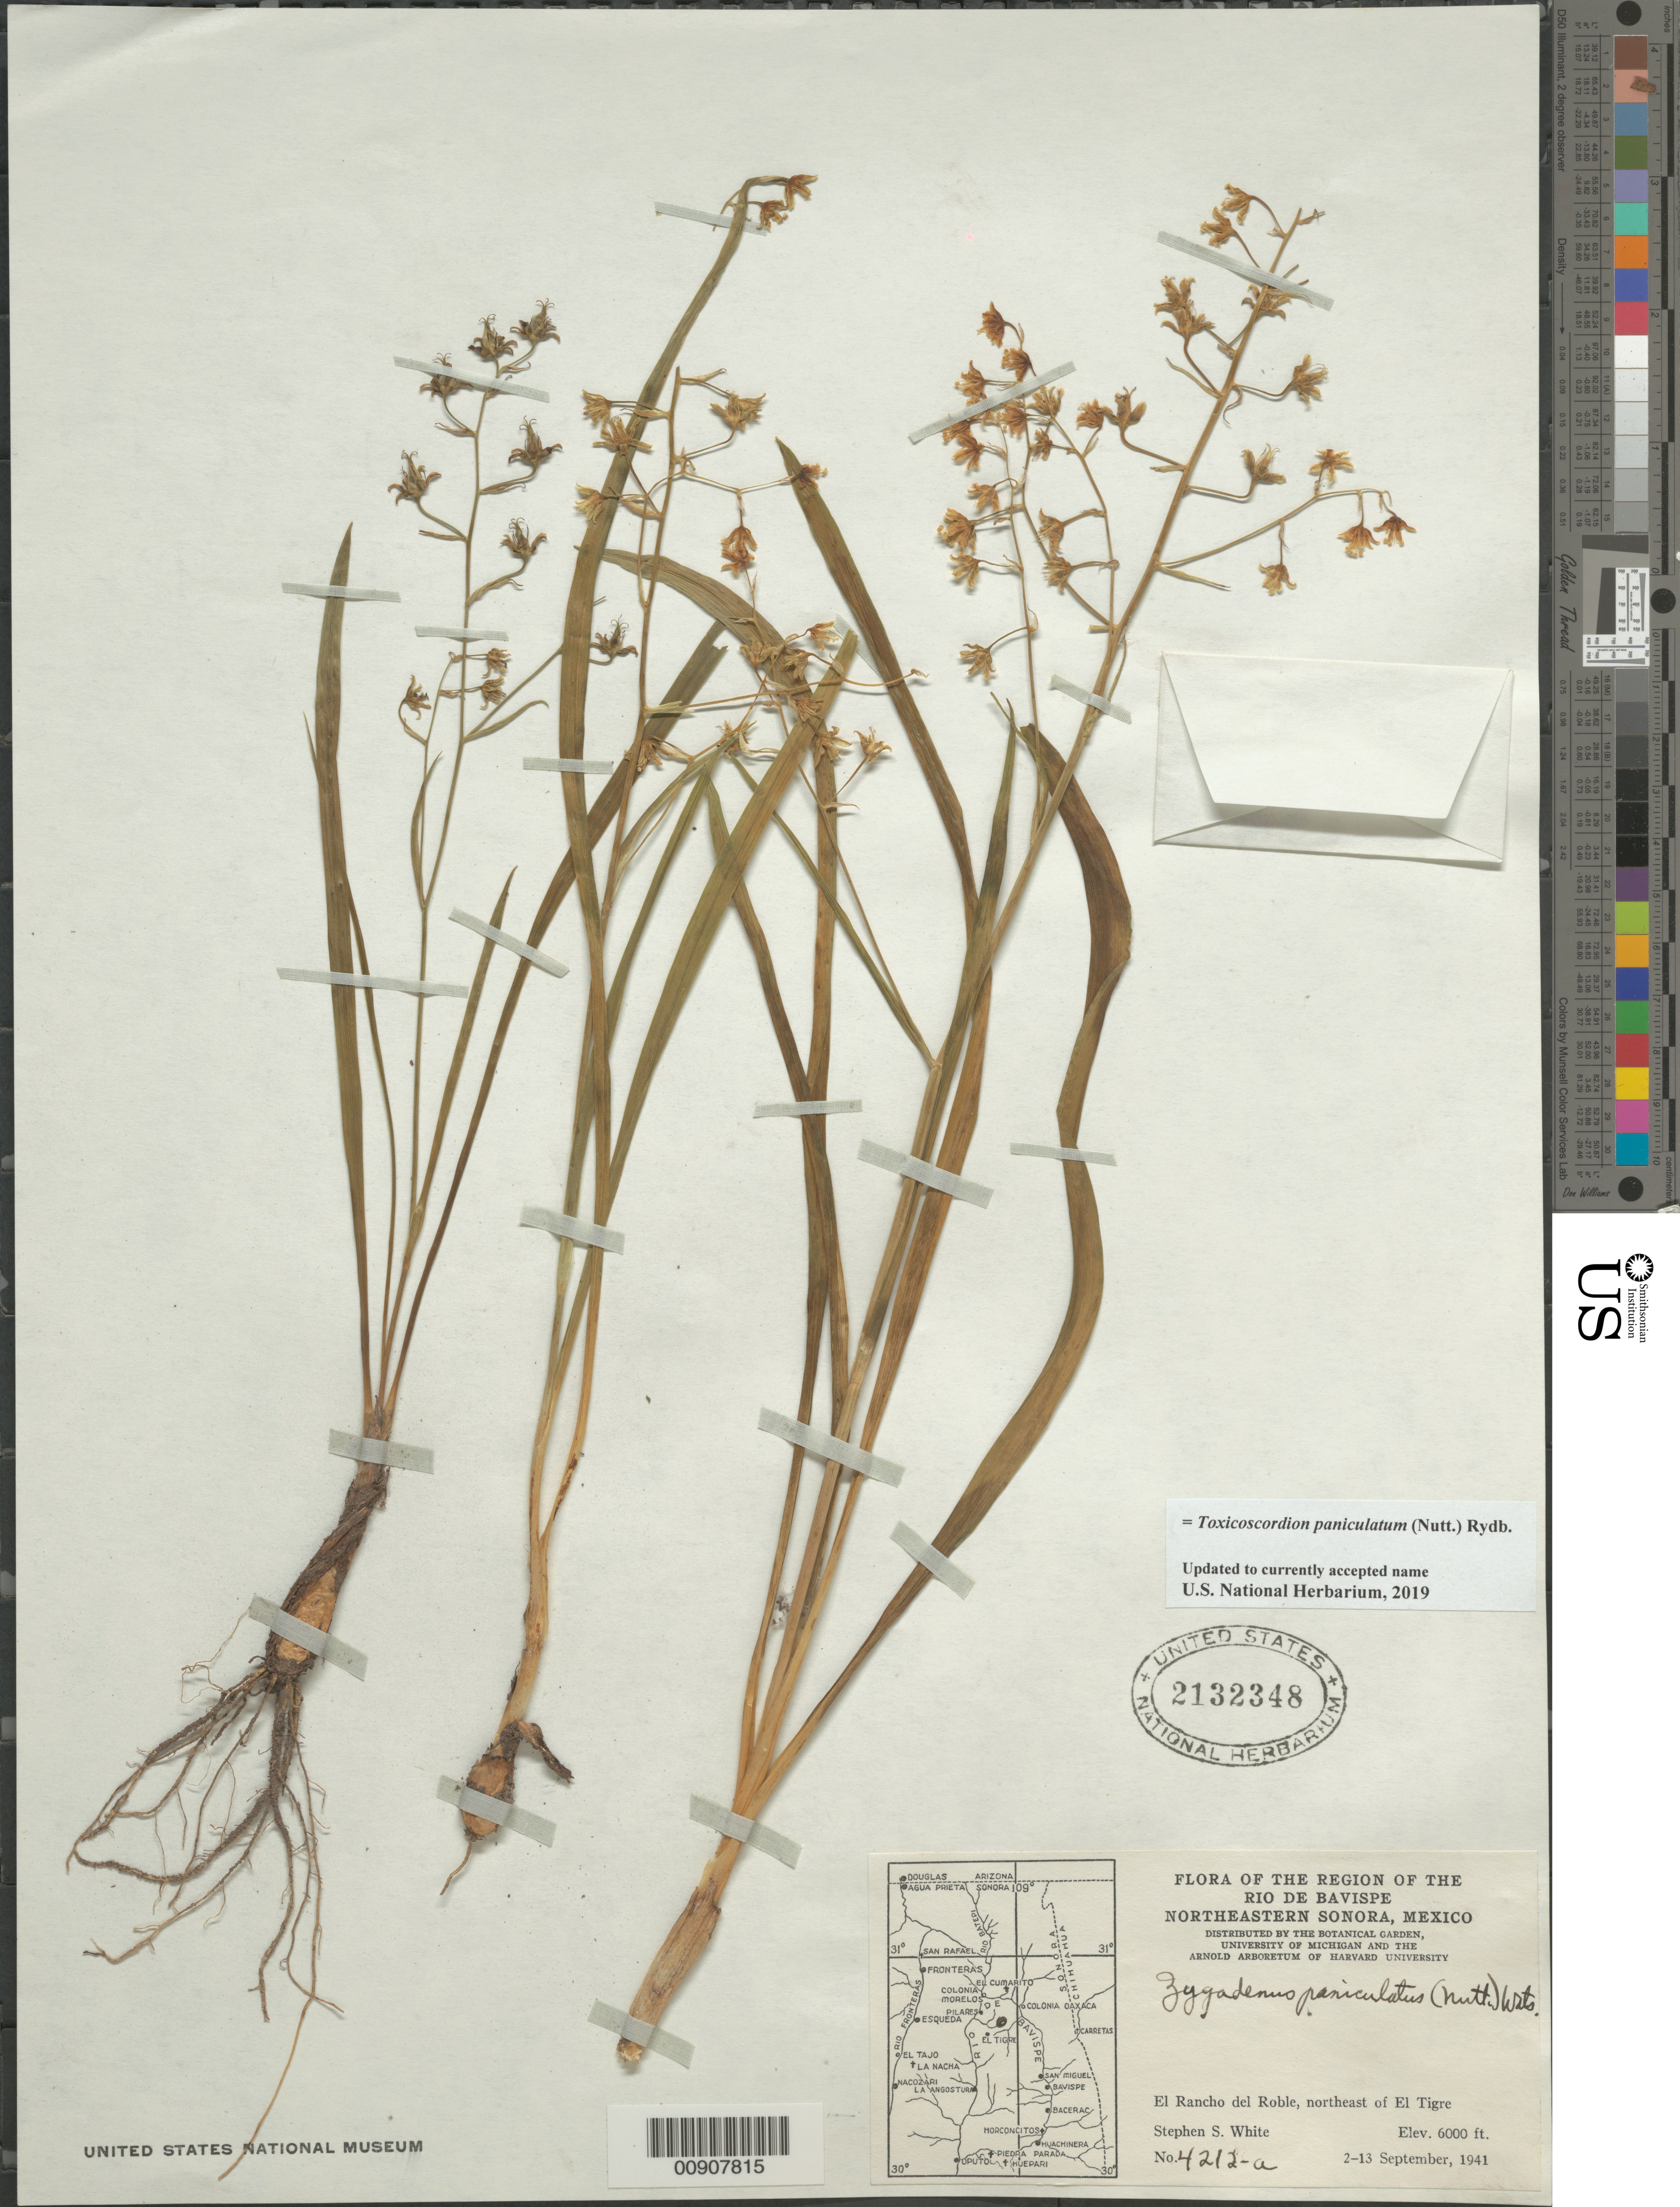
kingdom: Plantae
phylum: Tracheophyta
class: Liliopsida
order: Liliales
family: Melanthiaceae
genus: Toxicoscordion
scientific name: Toxicoscordion paniculatum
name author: (Nutt.) Rydb.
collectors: S. S. White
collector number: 4212 - a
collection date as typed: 02 Sep 1941 to 13 Sep 1941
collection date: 1941-09-02/1941-09-13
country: Mexico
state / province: Sonora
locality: El Rancho del Roble, northeast of El Tigre. Region de Bavispe. Northeastern Sonora.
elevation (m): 1829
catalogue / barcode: US 2132348